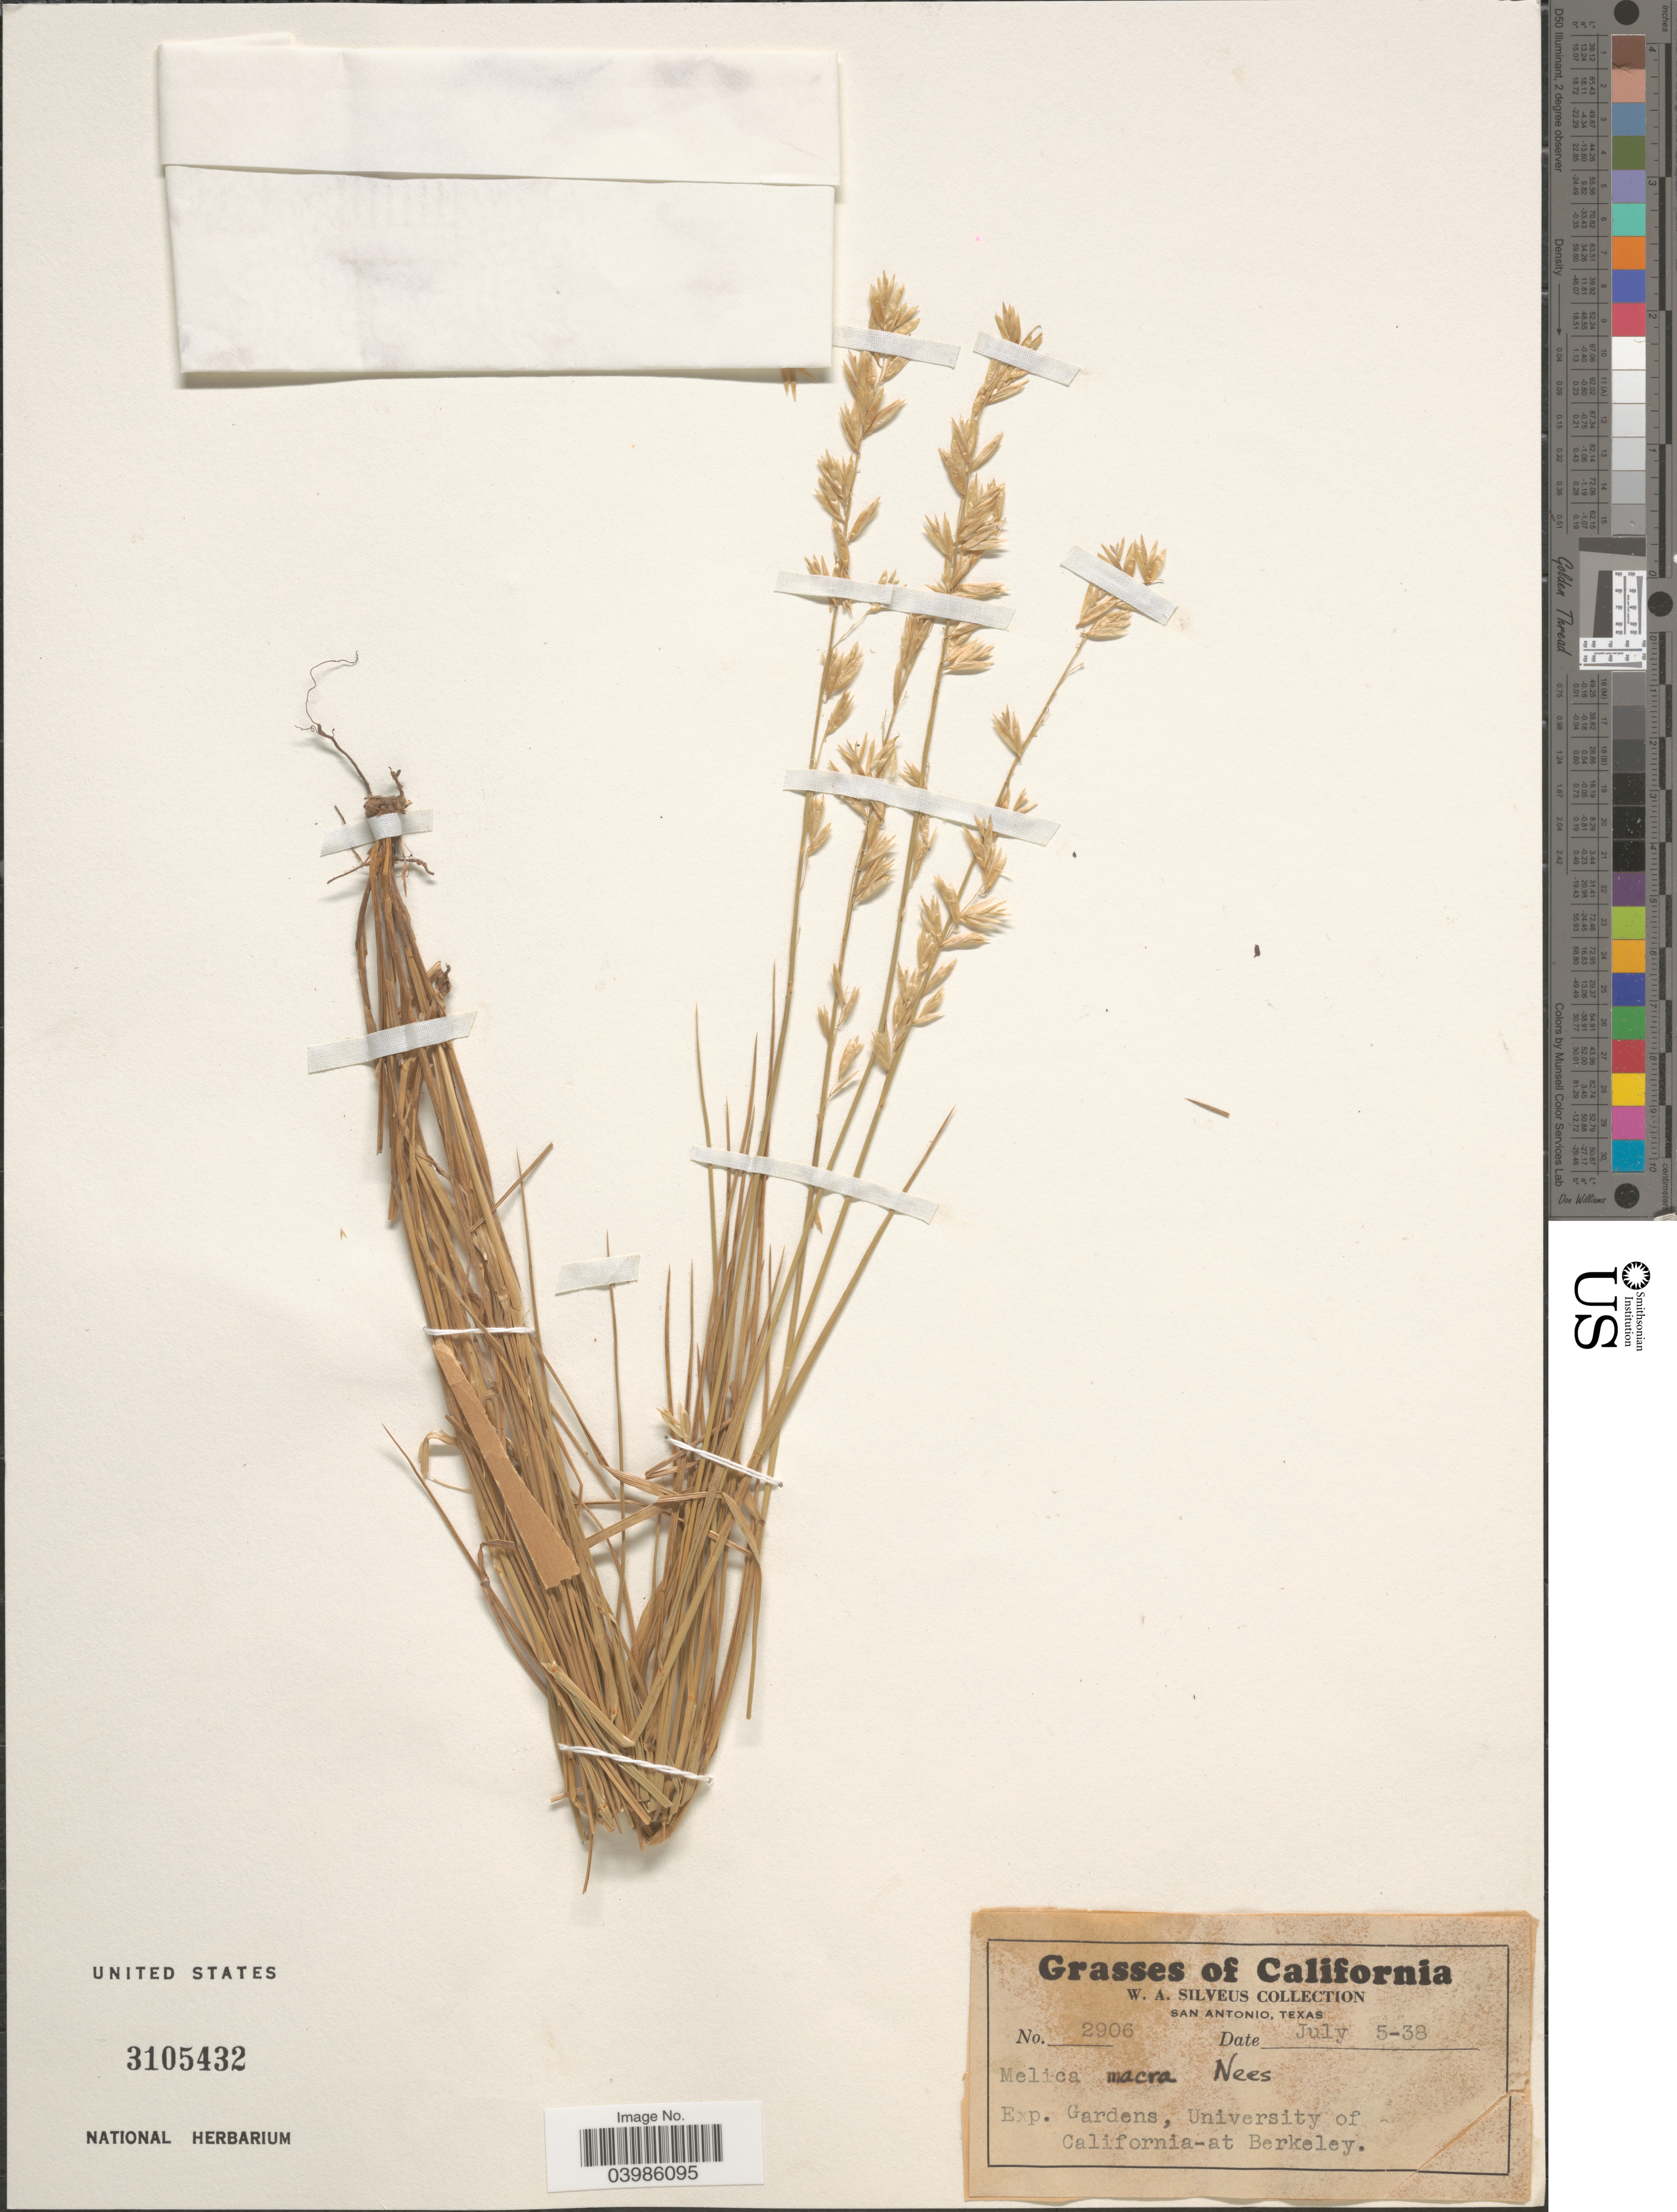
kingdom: Plantae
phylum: Tracheophyta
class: Liliopsida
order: Poales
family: Poaceae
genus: Melica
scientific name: Melica macra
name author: Nees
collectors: W. Silveus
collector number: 2906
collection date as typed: Transcribed d/m/y: 5/7/38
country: United States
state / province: California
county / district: Alameda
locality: Exp. Gardens, University of California-at Berkeley.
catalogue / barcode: US 3105432